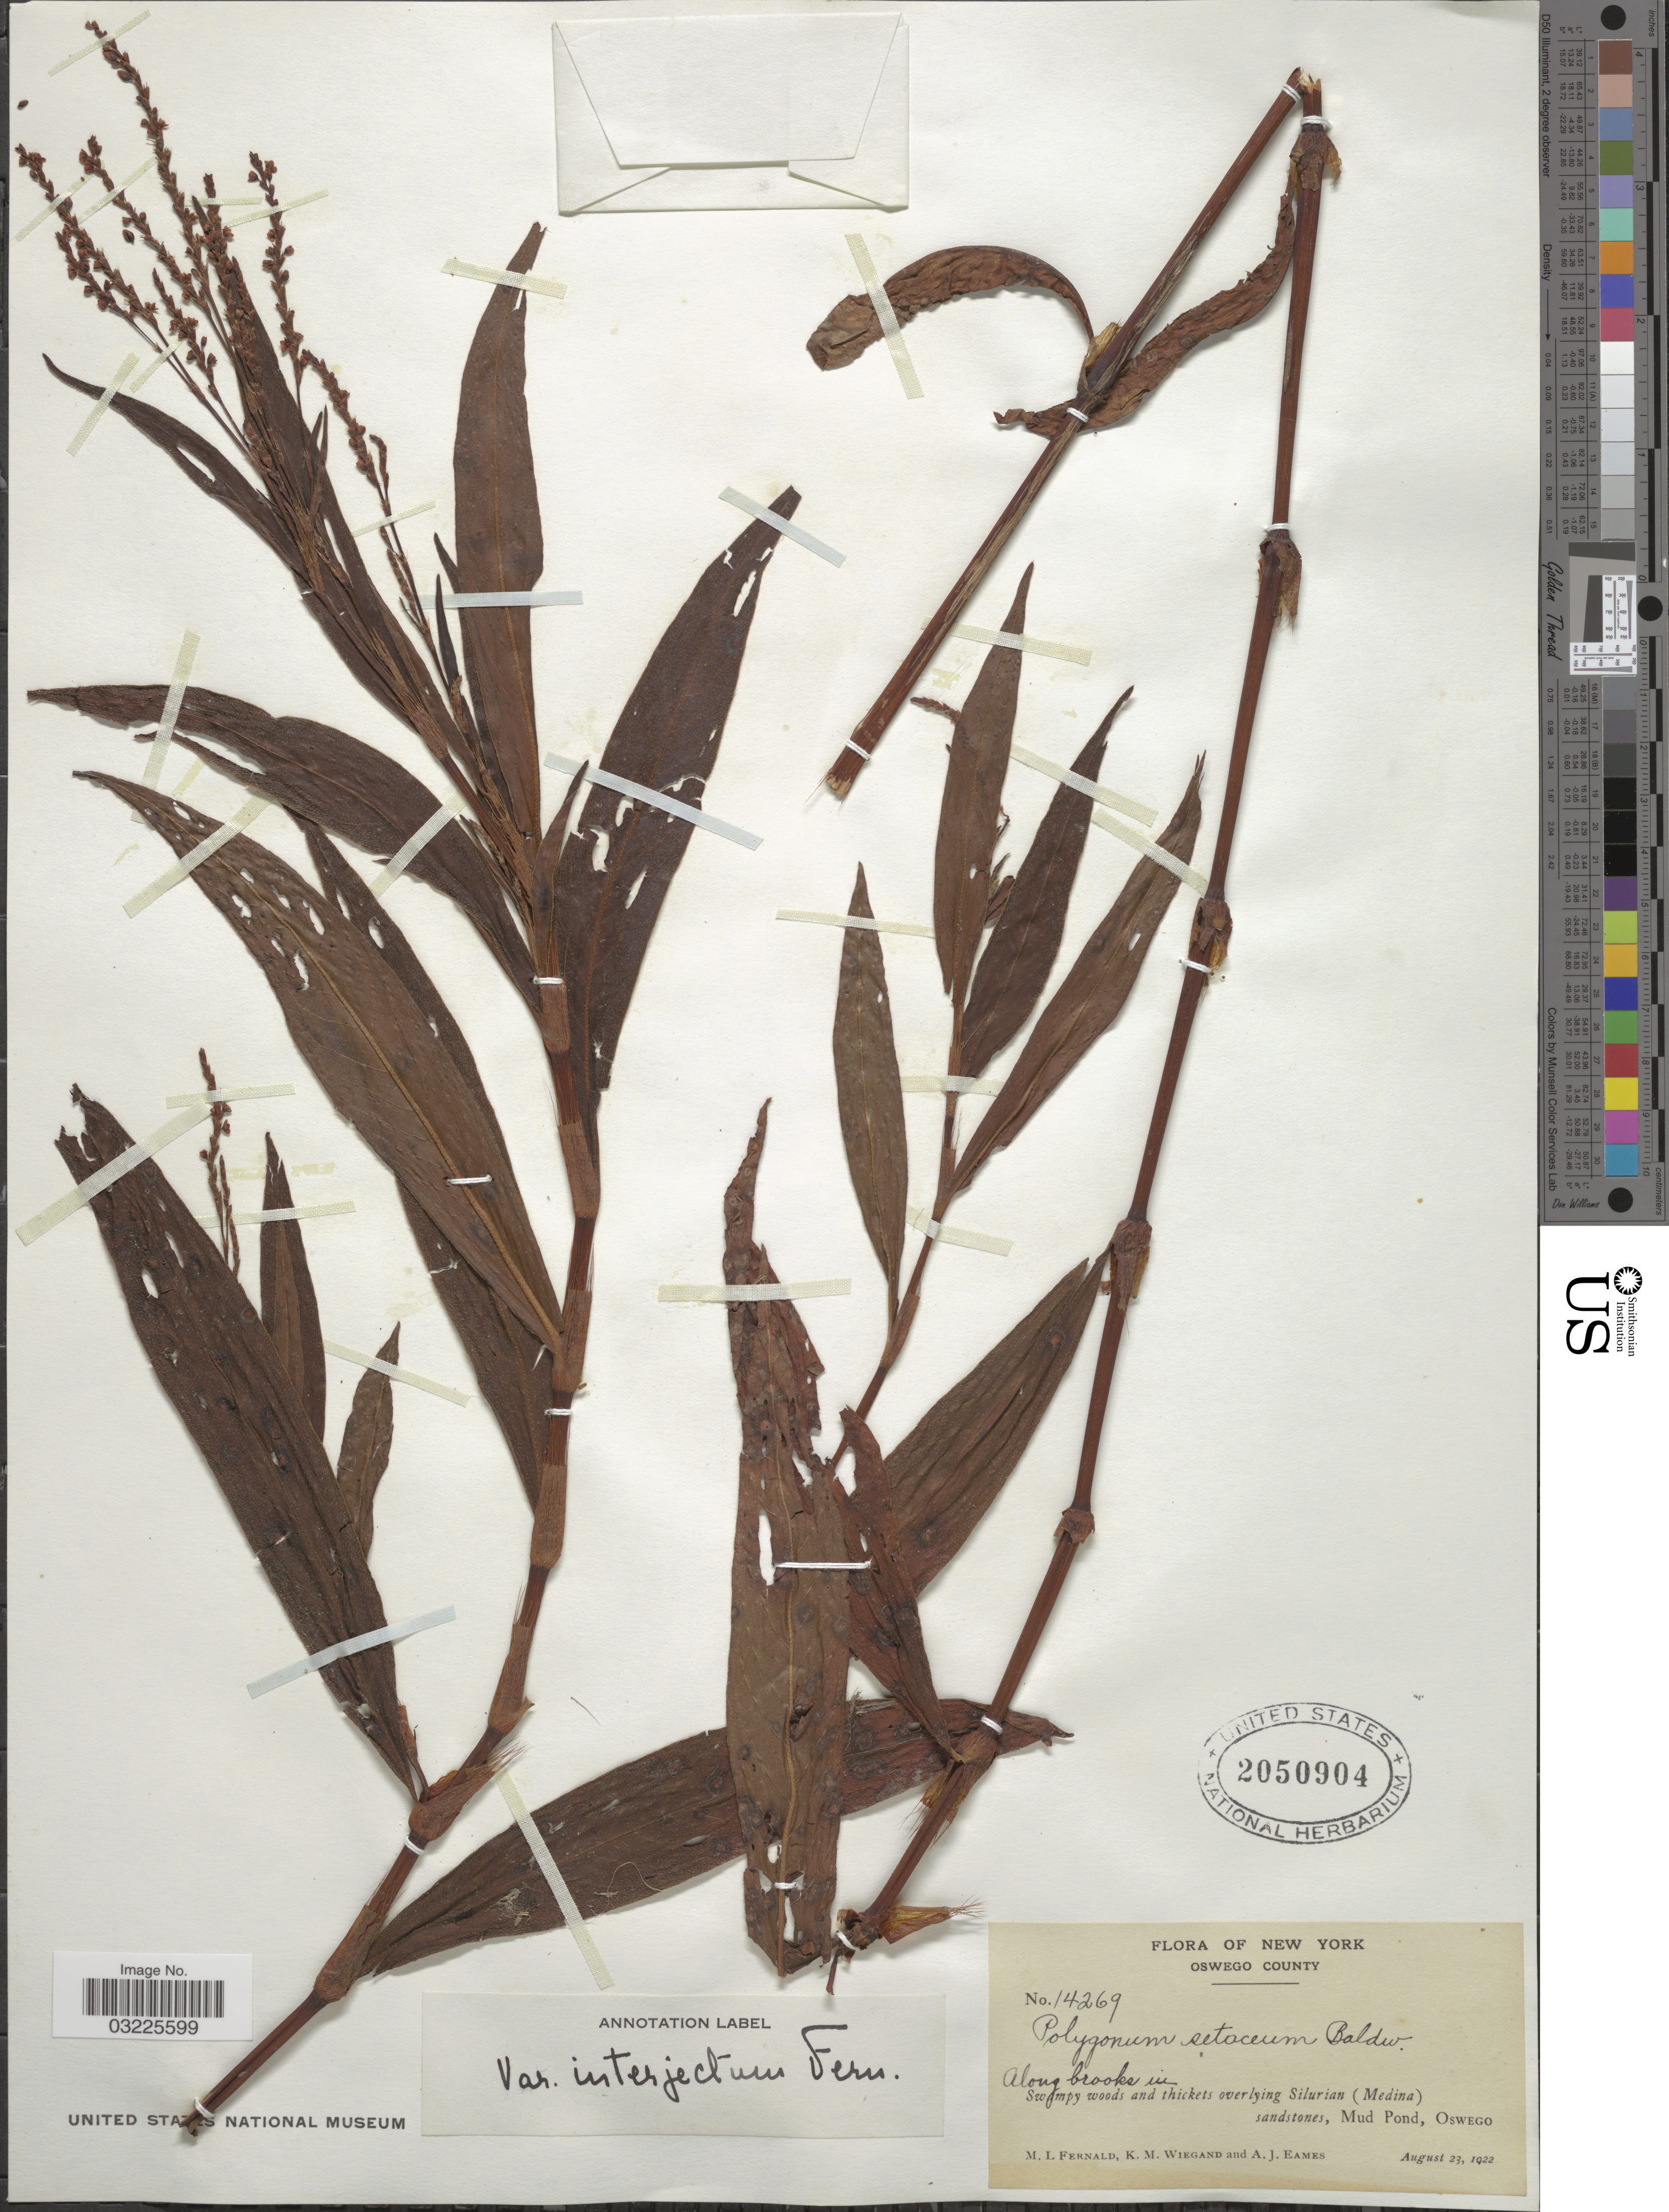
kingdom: Plantae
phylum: Tracheophyta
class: Magnoliopsida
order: Caryophyllales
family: Polygonaceae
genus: Persicaria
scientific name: Persicaria setacea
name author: Small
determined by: Atha, D. E.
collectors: M. L. Fernald, K. M. Wiegand & A. J. Eames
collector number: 14269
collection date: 1922-08-23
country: United States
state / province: New York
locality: Oswego county. Along brooks in Swampy woods and thickets overlying Silurian (Medina) sandstones, Mud Pond, Oswego.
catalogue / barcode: US 2050904